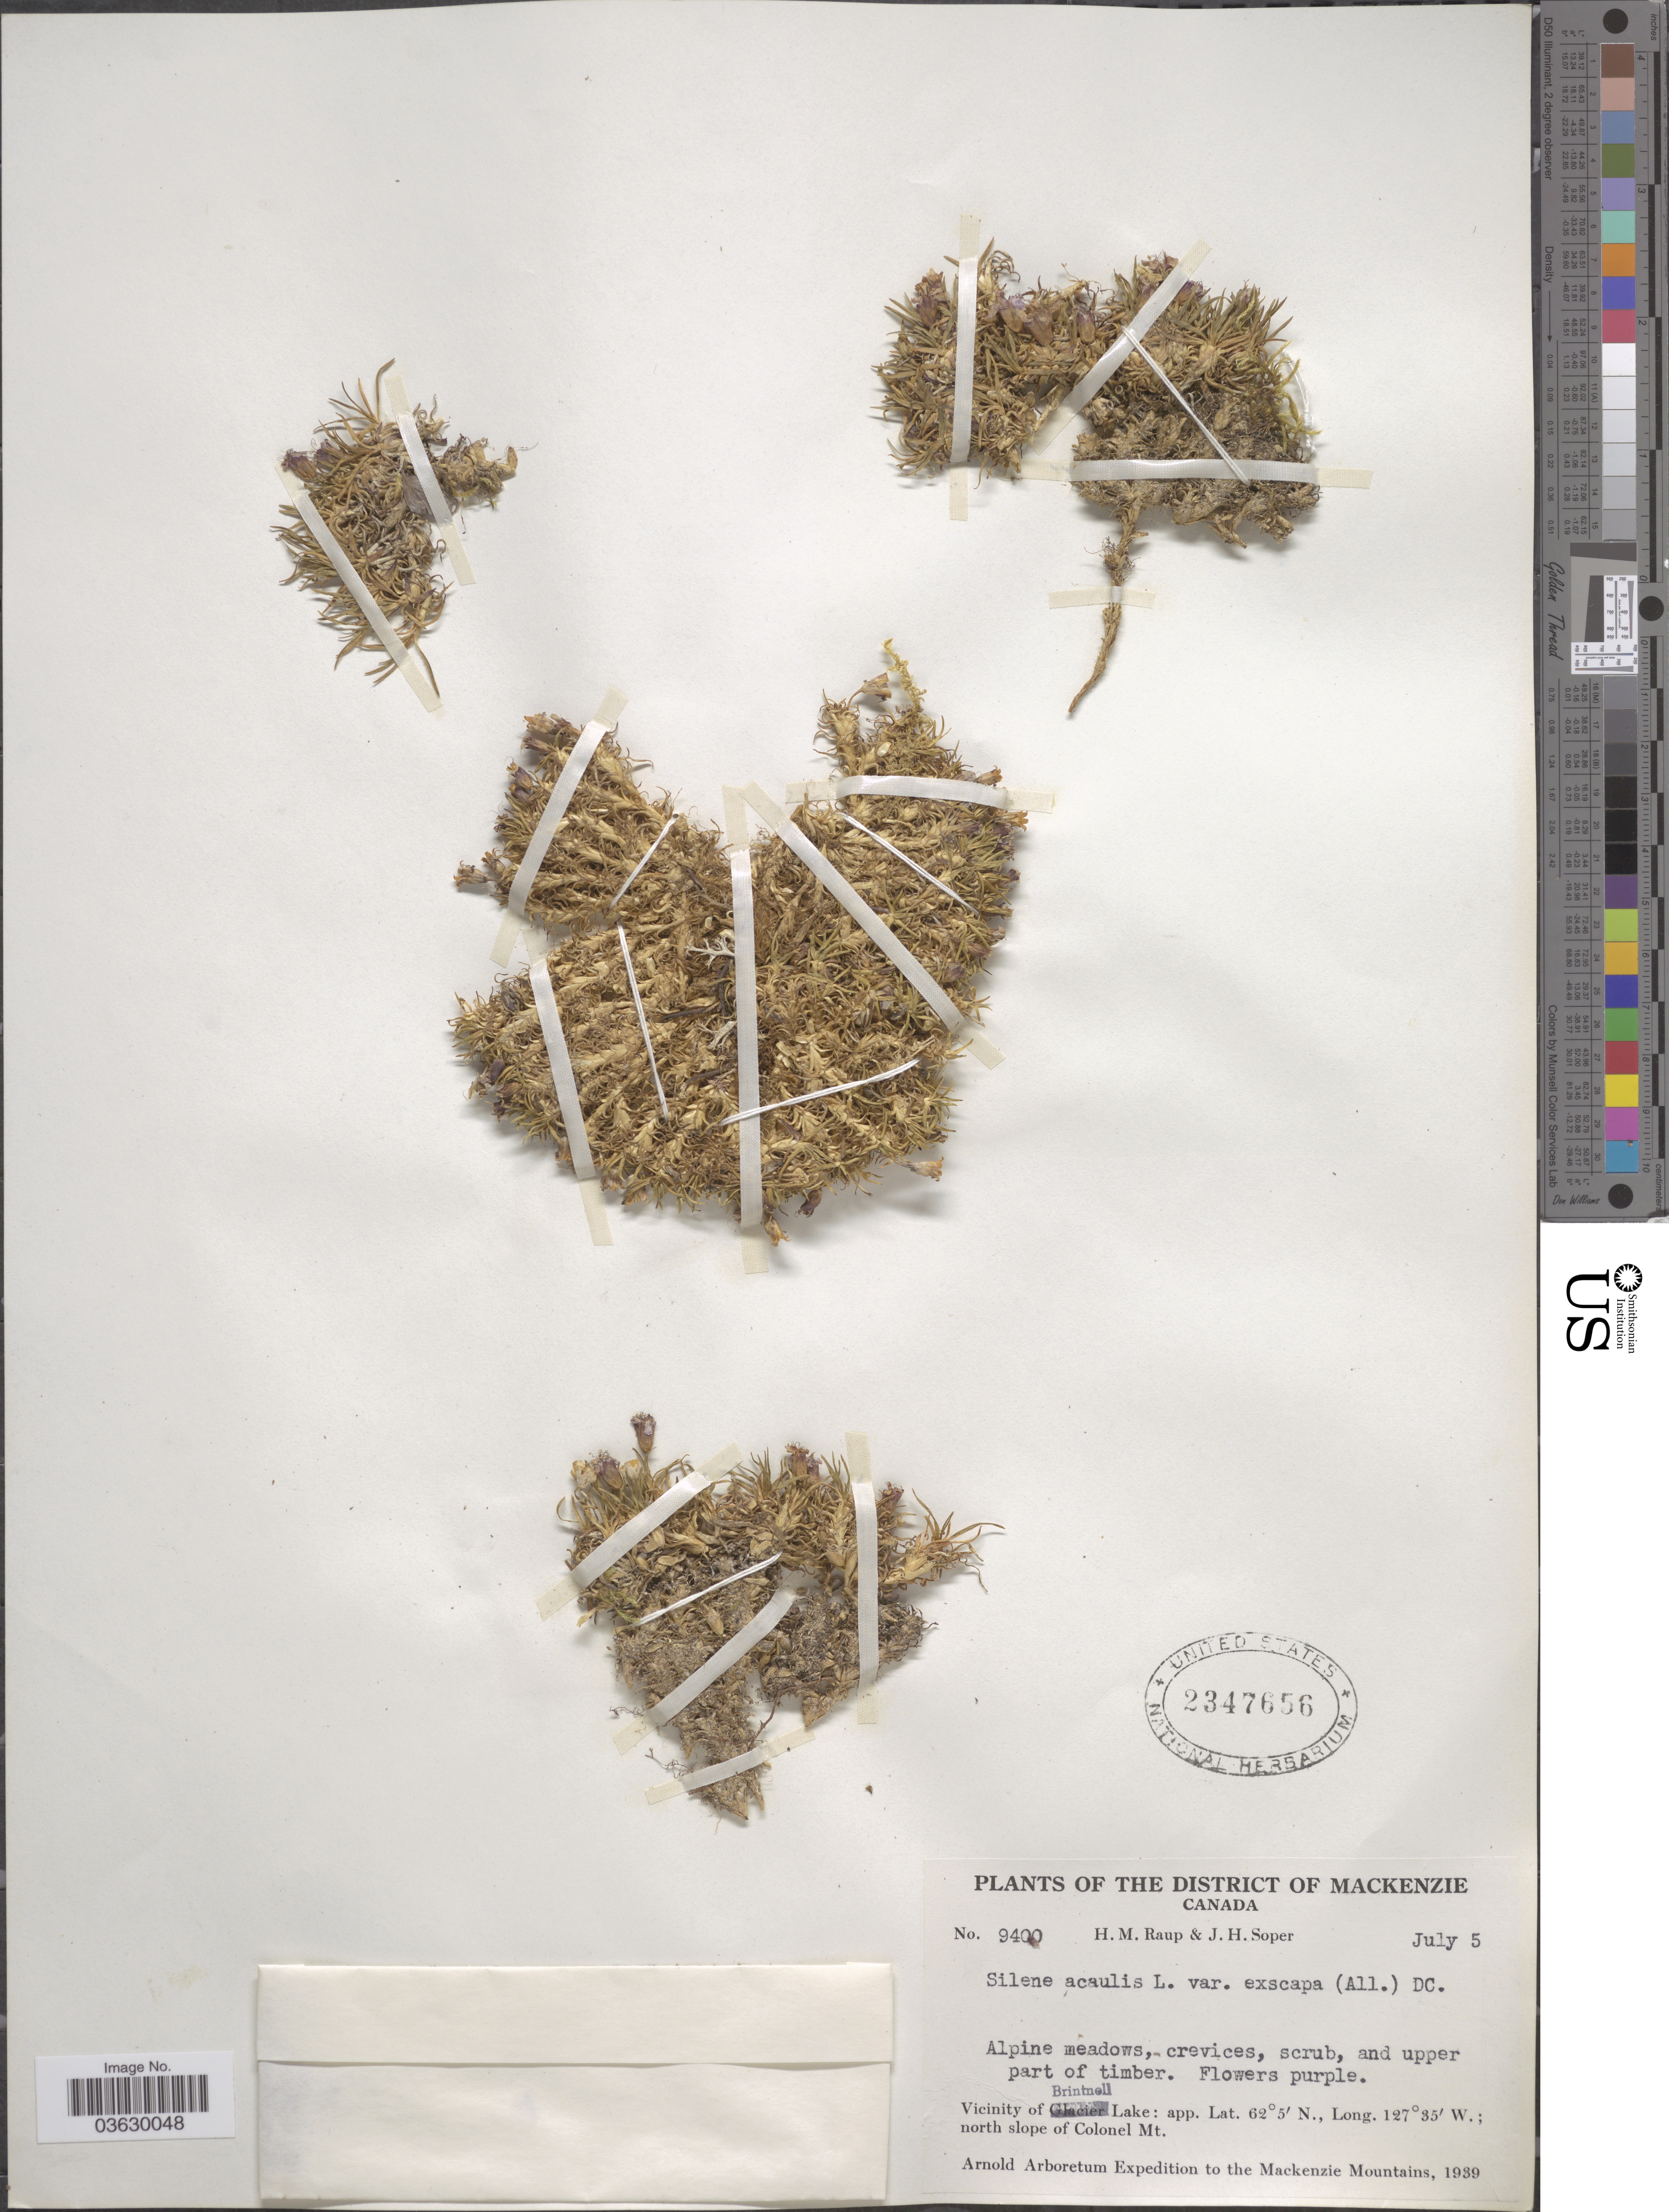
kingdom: Plantae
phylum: Tracheophyta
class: Magnoliopsida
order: Caryophyllales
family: Caryophyllaceae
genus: Silene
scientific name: Silene acaulis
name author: (L.) Jacq.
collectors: H. Raup & J. H. Soper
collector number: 9400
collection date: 1939-07-05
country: Canada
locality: The District of Mackenzie. Vicinity of Brintnell Lake. North slope of Colonel Mt. Mackenzie Mountains.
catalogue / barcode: US 2347656